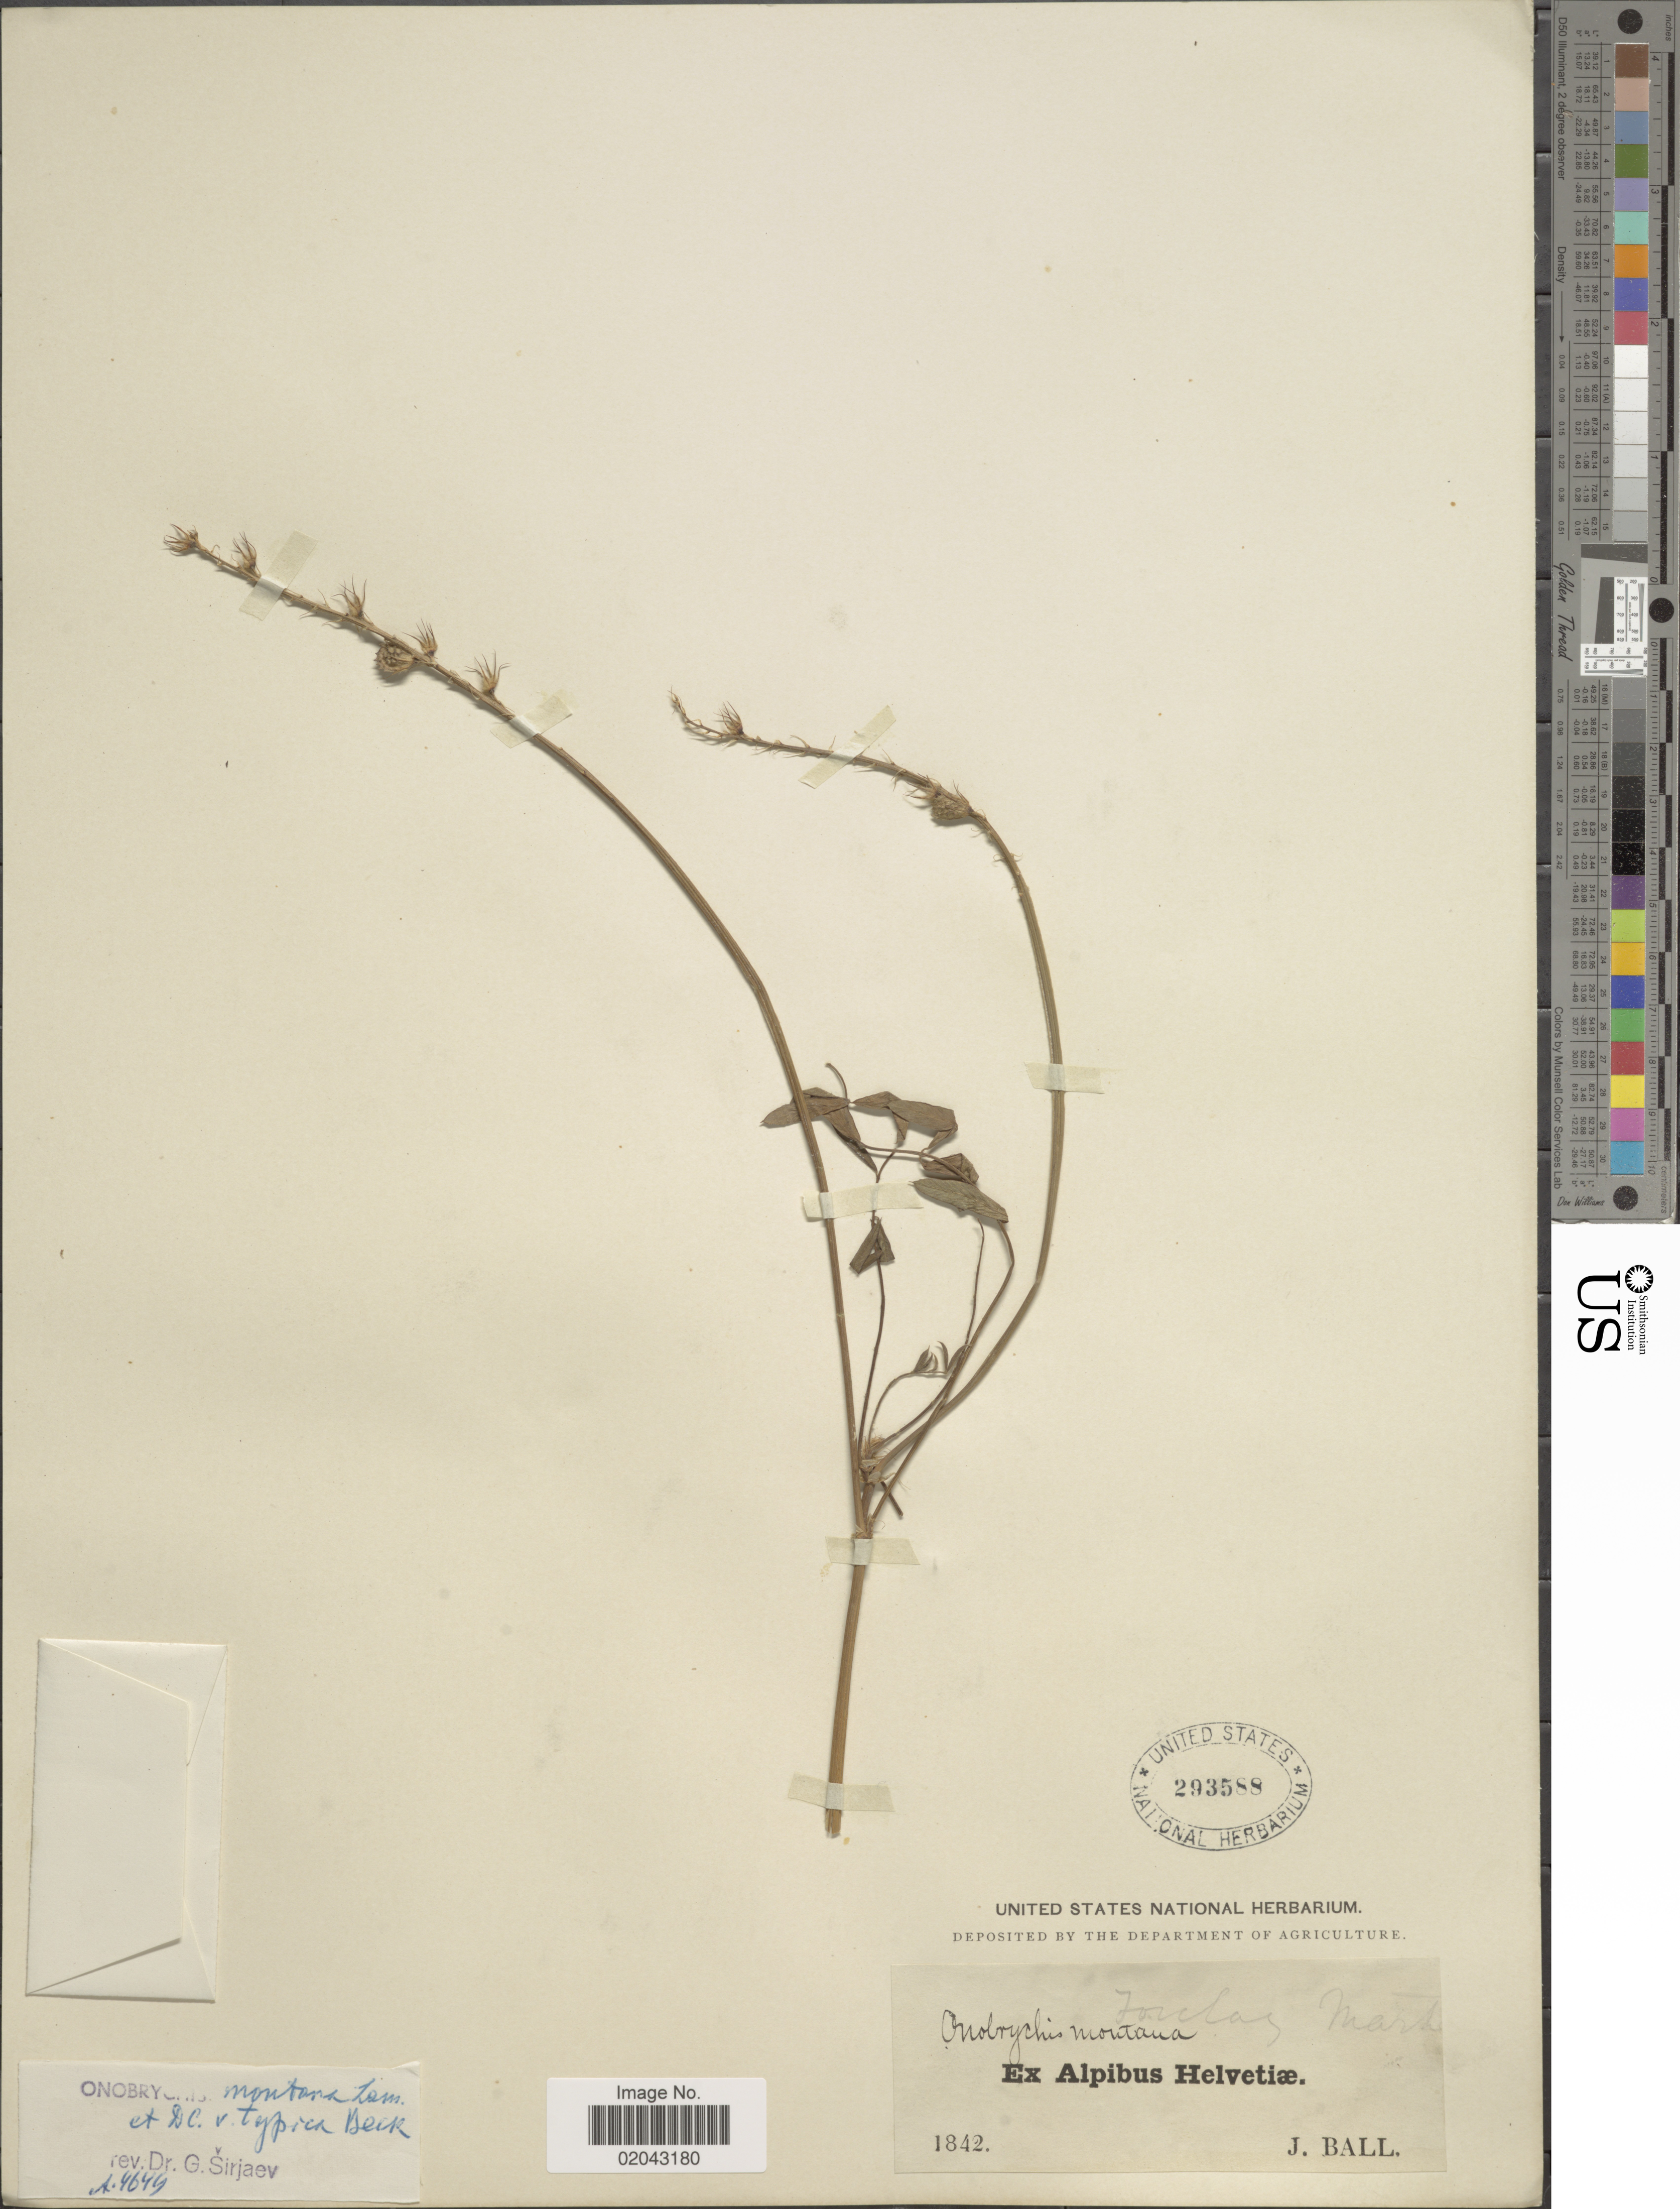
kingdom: Plantae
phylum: Tracheophyta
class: Magnoliopsida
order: Fabales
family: Fabaceae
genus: Onobrychis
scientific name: Onobrychis montana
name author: DC.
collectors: J. Ball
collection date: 1842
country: Switzerland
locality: Alpibus Helvetiae.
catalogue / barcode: US 293588